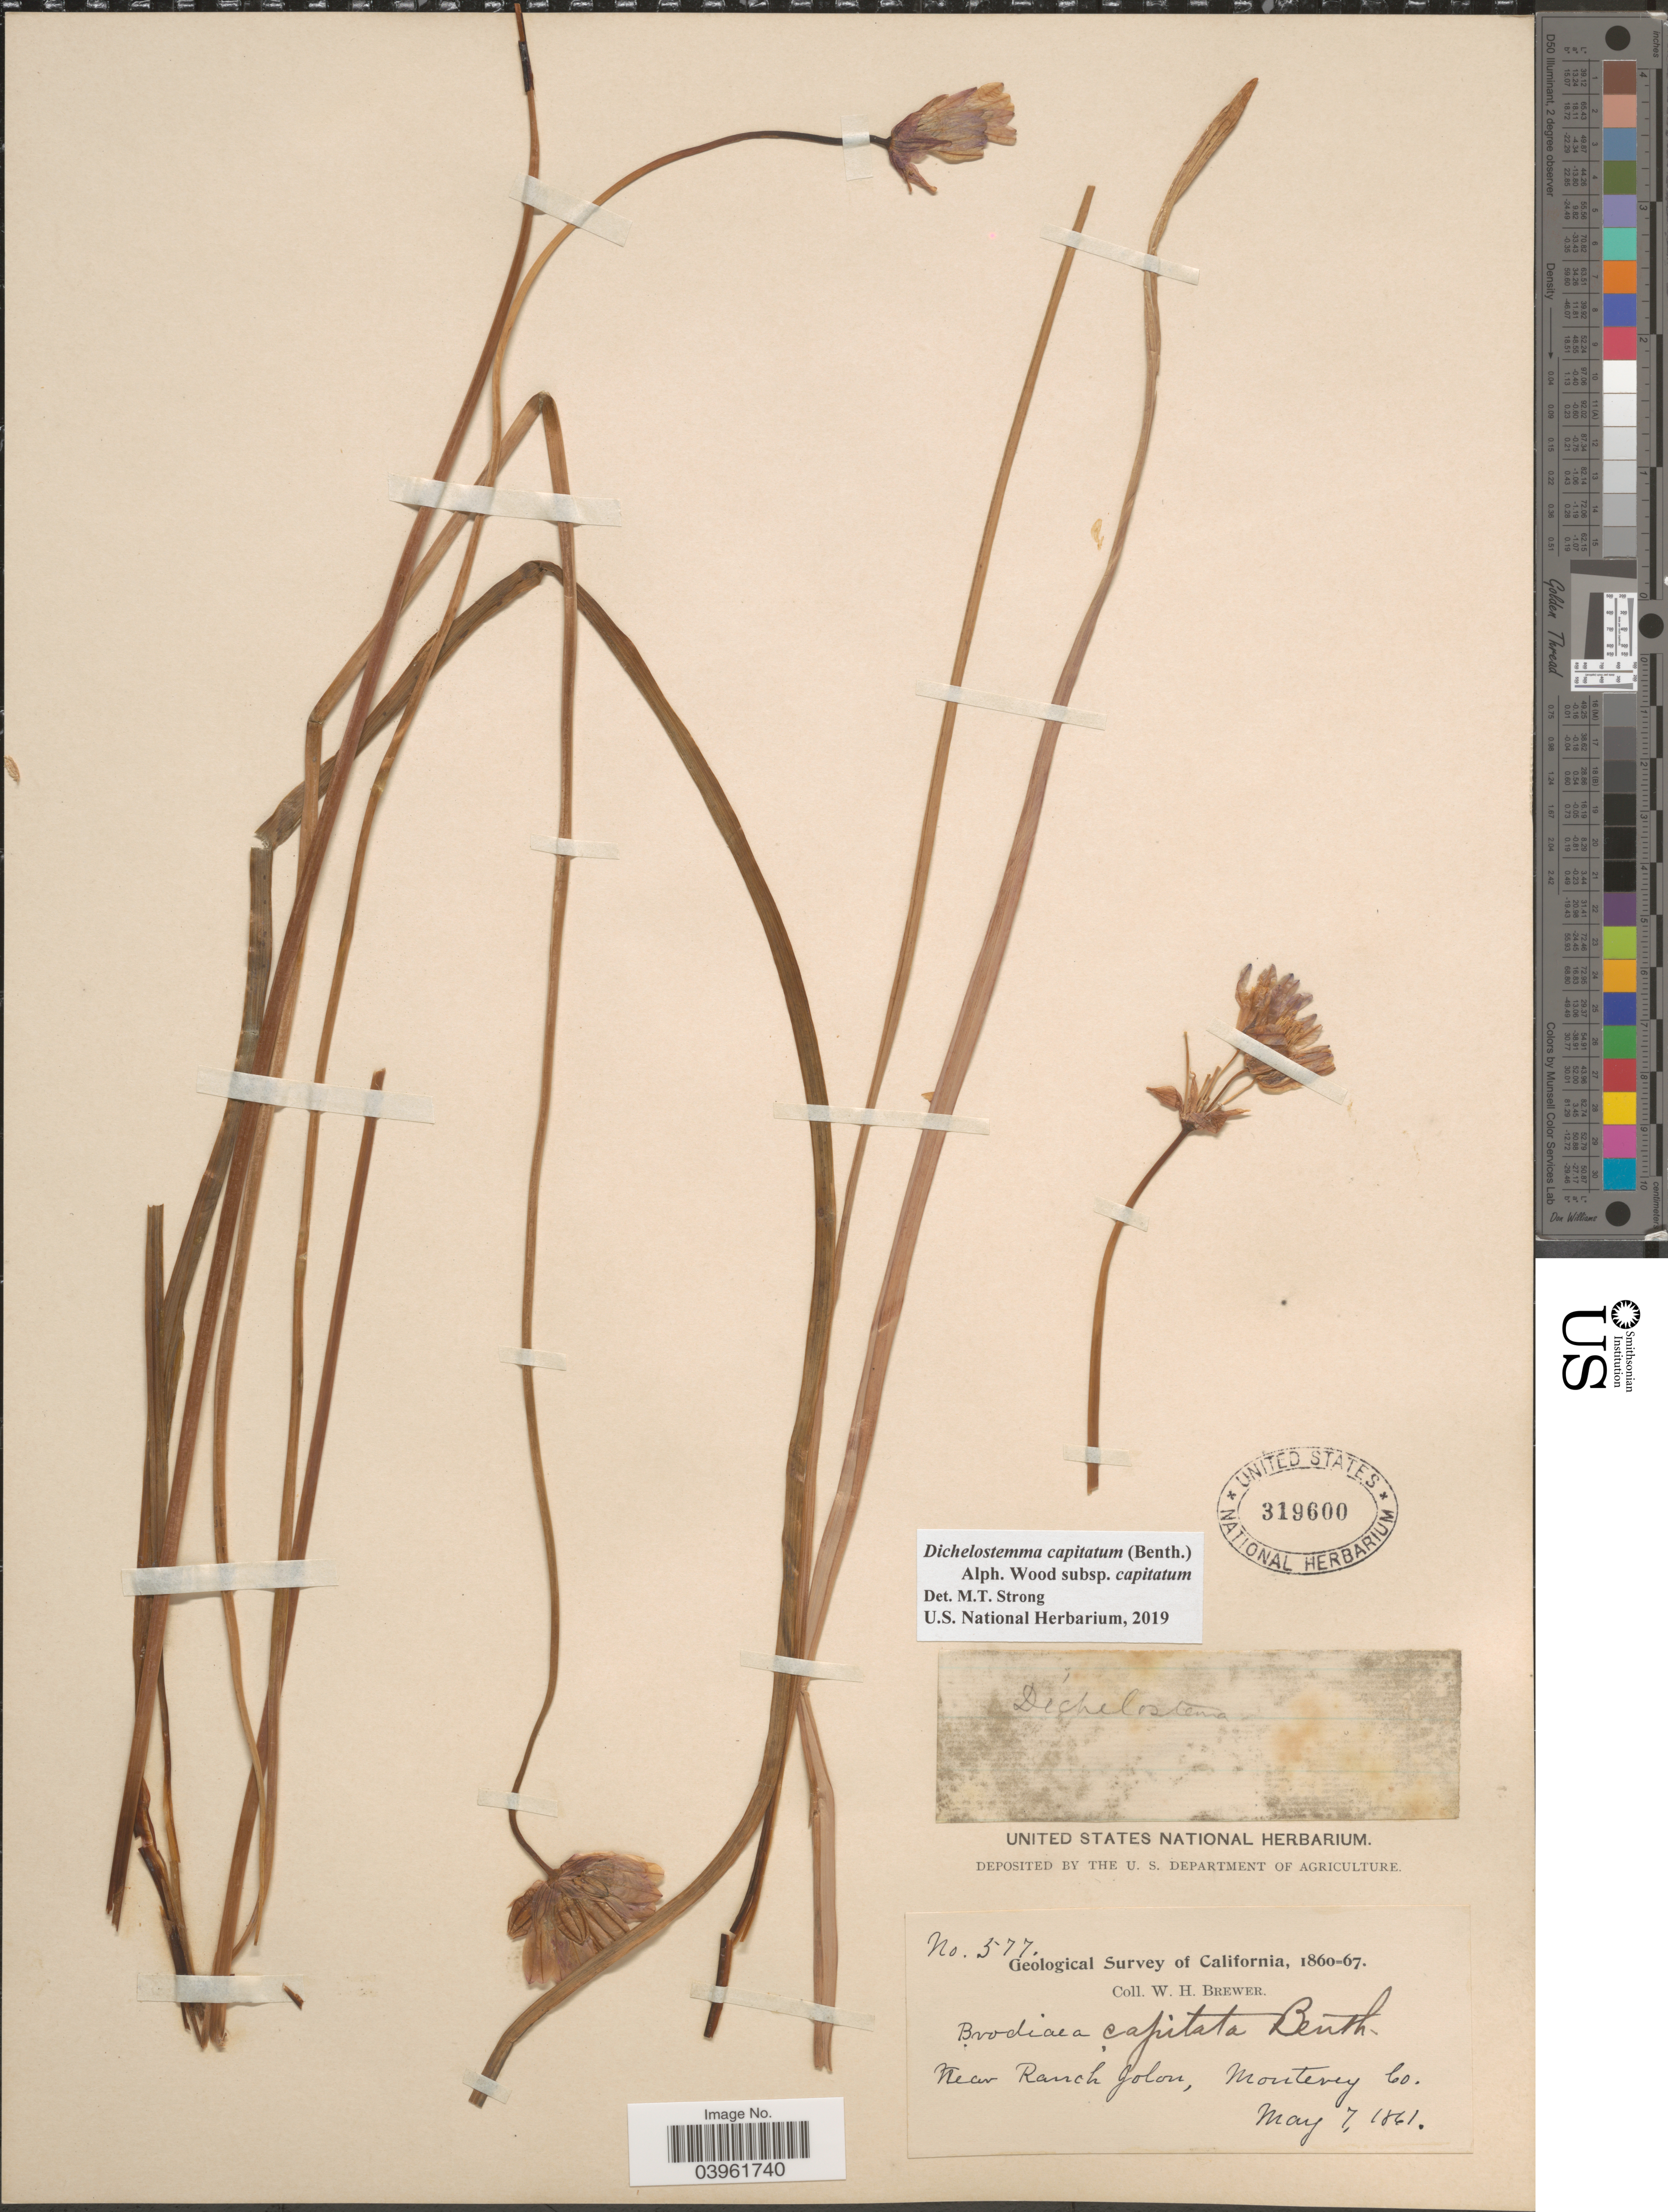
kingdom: Plantae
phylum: Tracheophyta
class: Liliopsida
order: Asparagales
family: Asparagaceae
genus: Dichelostemma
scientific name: Dichelostemma capitatum subsp. capitatum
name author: (Benth.) Alph. Wood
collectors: W. H. Brewer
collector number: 577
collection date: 1861-05-07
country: United States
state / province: California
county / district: Monterey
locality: Near Ranch Jolon, Monterey Co.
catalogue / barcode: US 319600